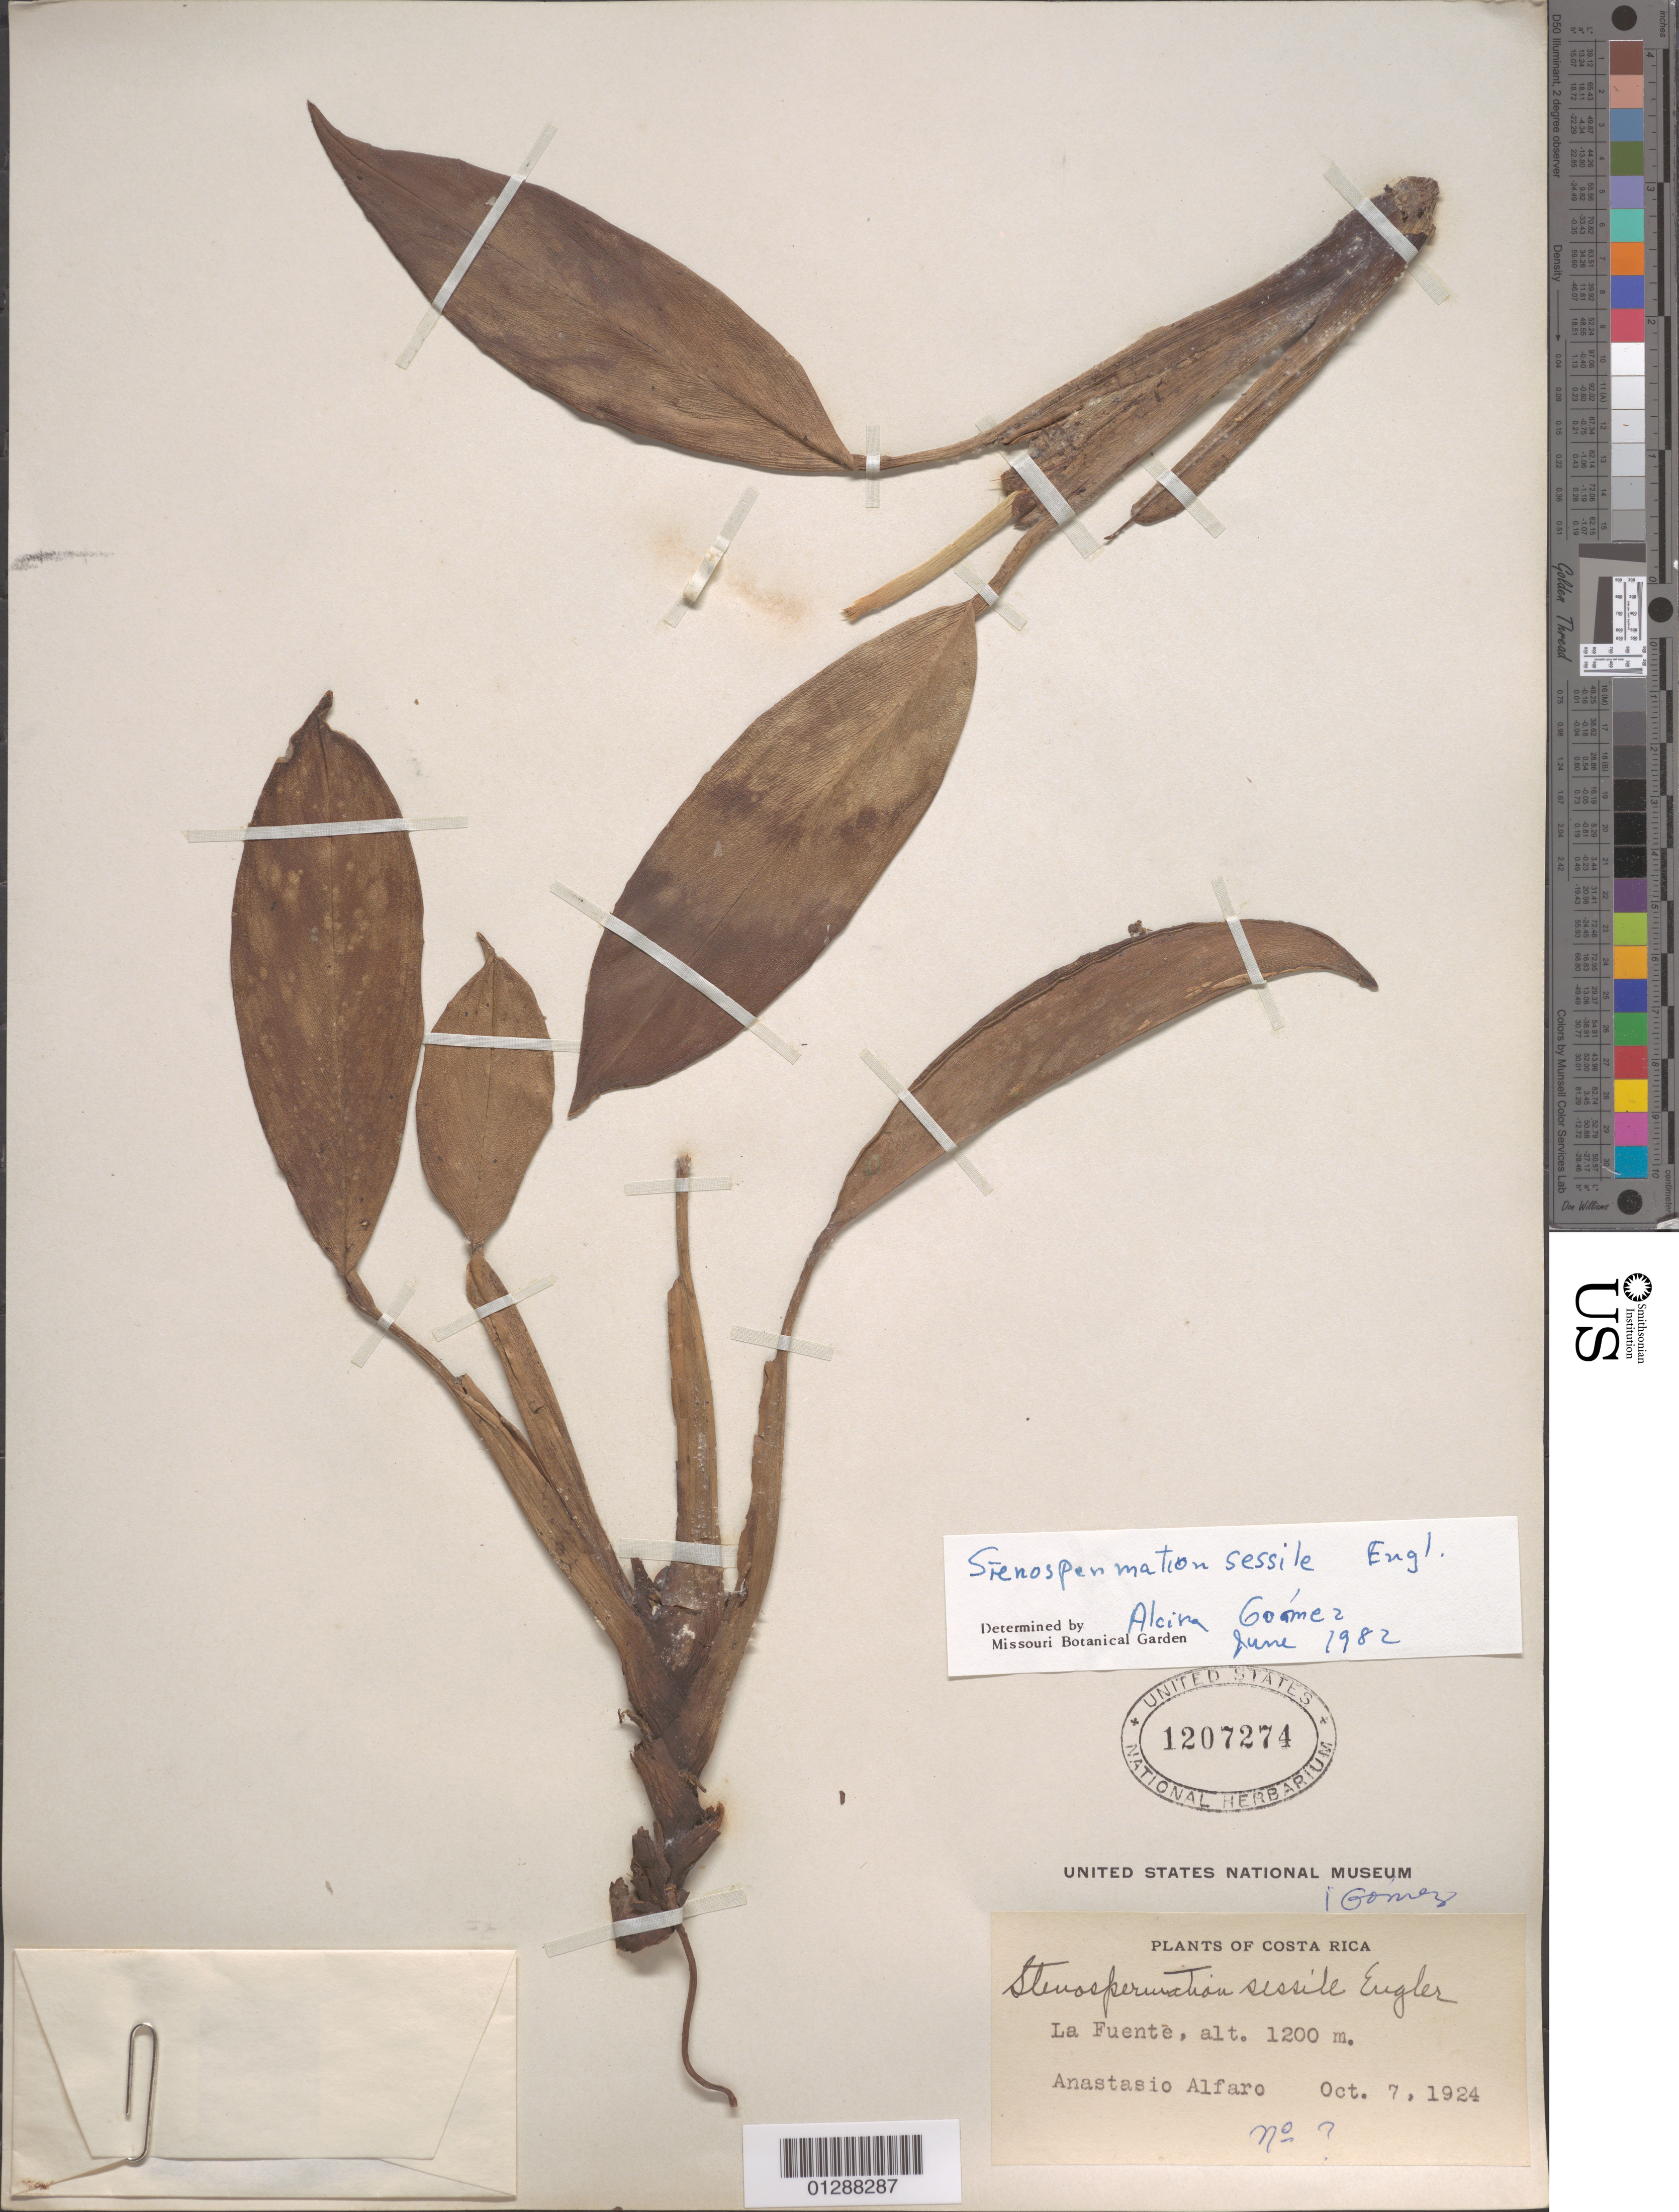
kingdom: Plantae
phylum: Tracheophyta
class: Liliopsida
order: Alismatales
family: Araceae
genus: Stenospermation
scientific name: Stenospermation sessile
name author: Engl.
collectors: A. Alfaro Gonzalez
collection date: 1924-10-07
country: Costa Rica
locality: La Fuente.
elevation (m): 1200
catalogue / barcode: US 1207274